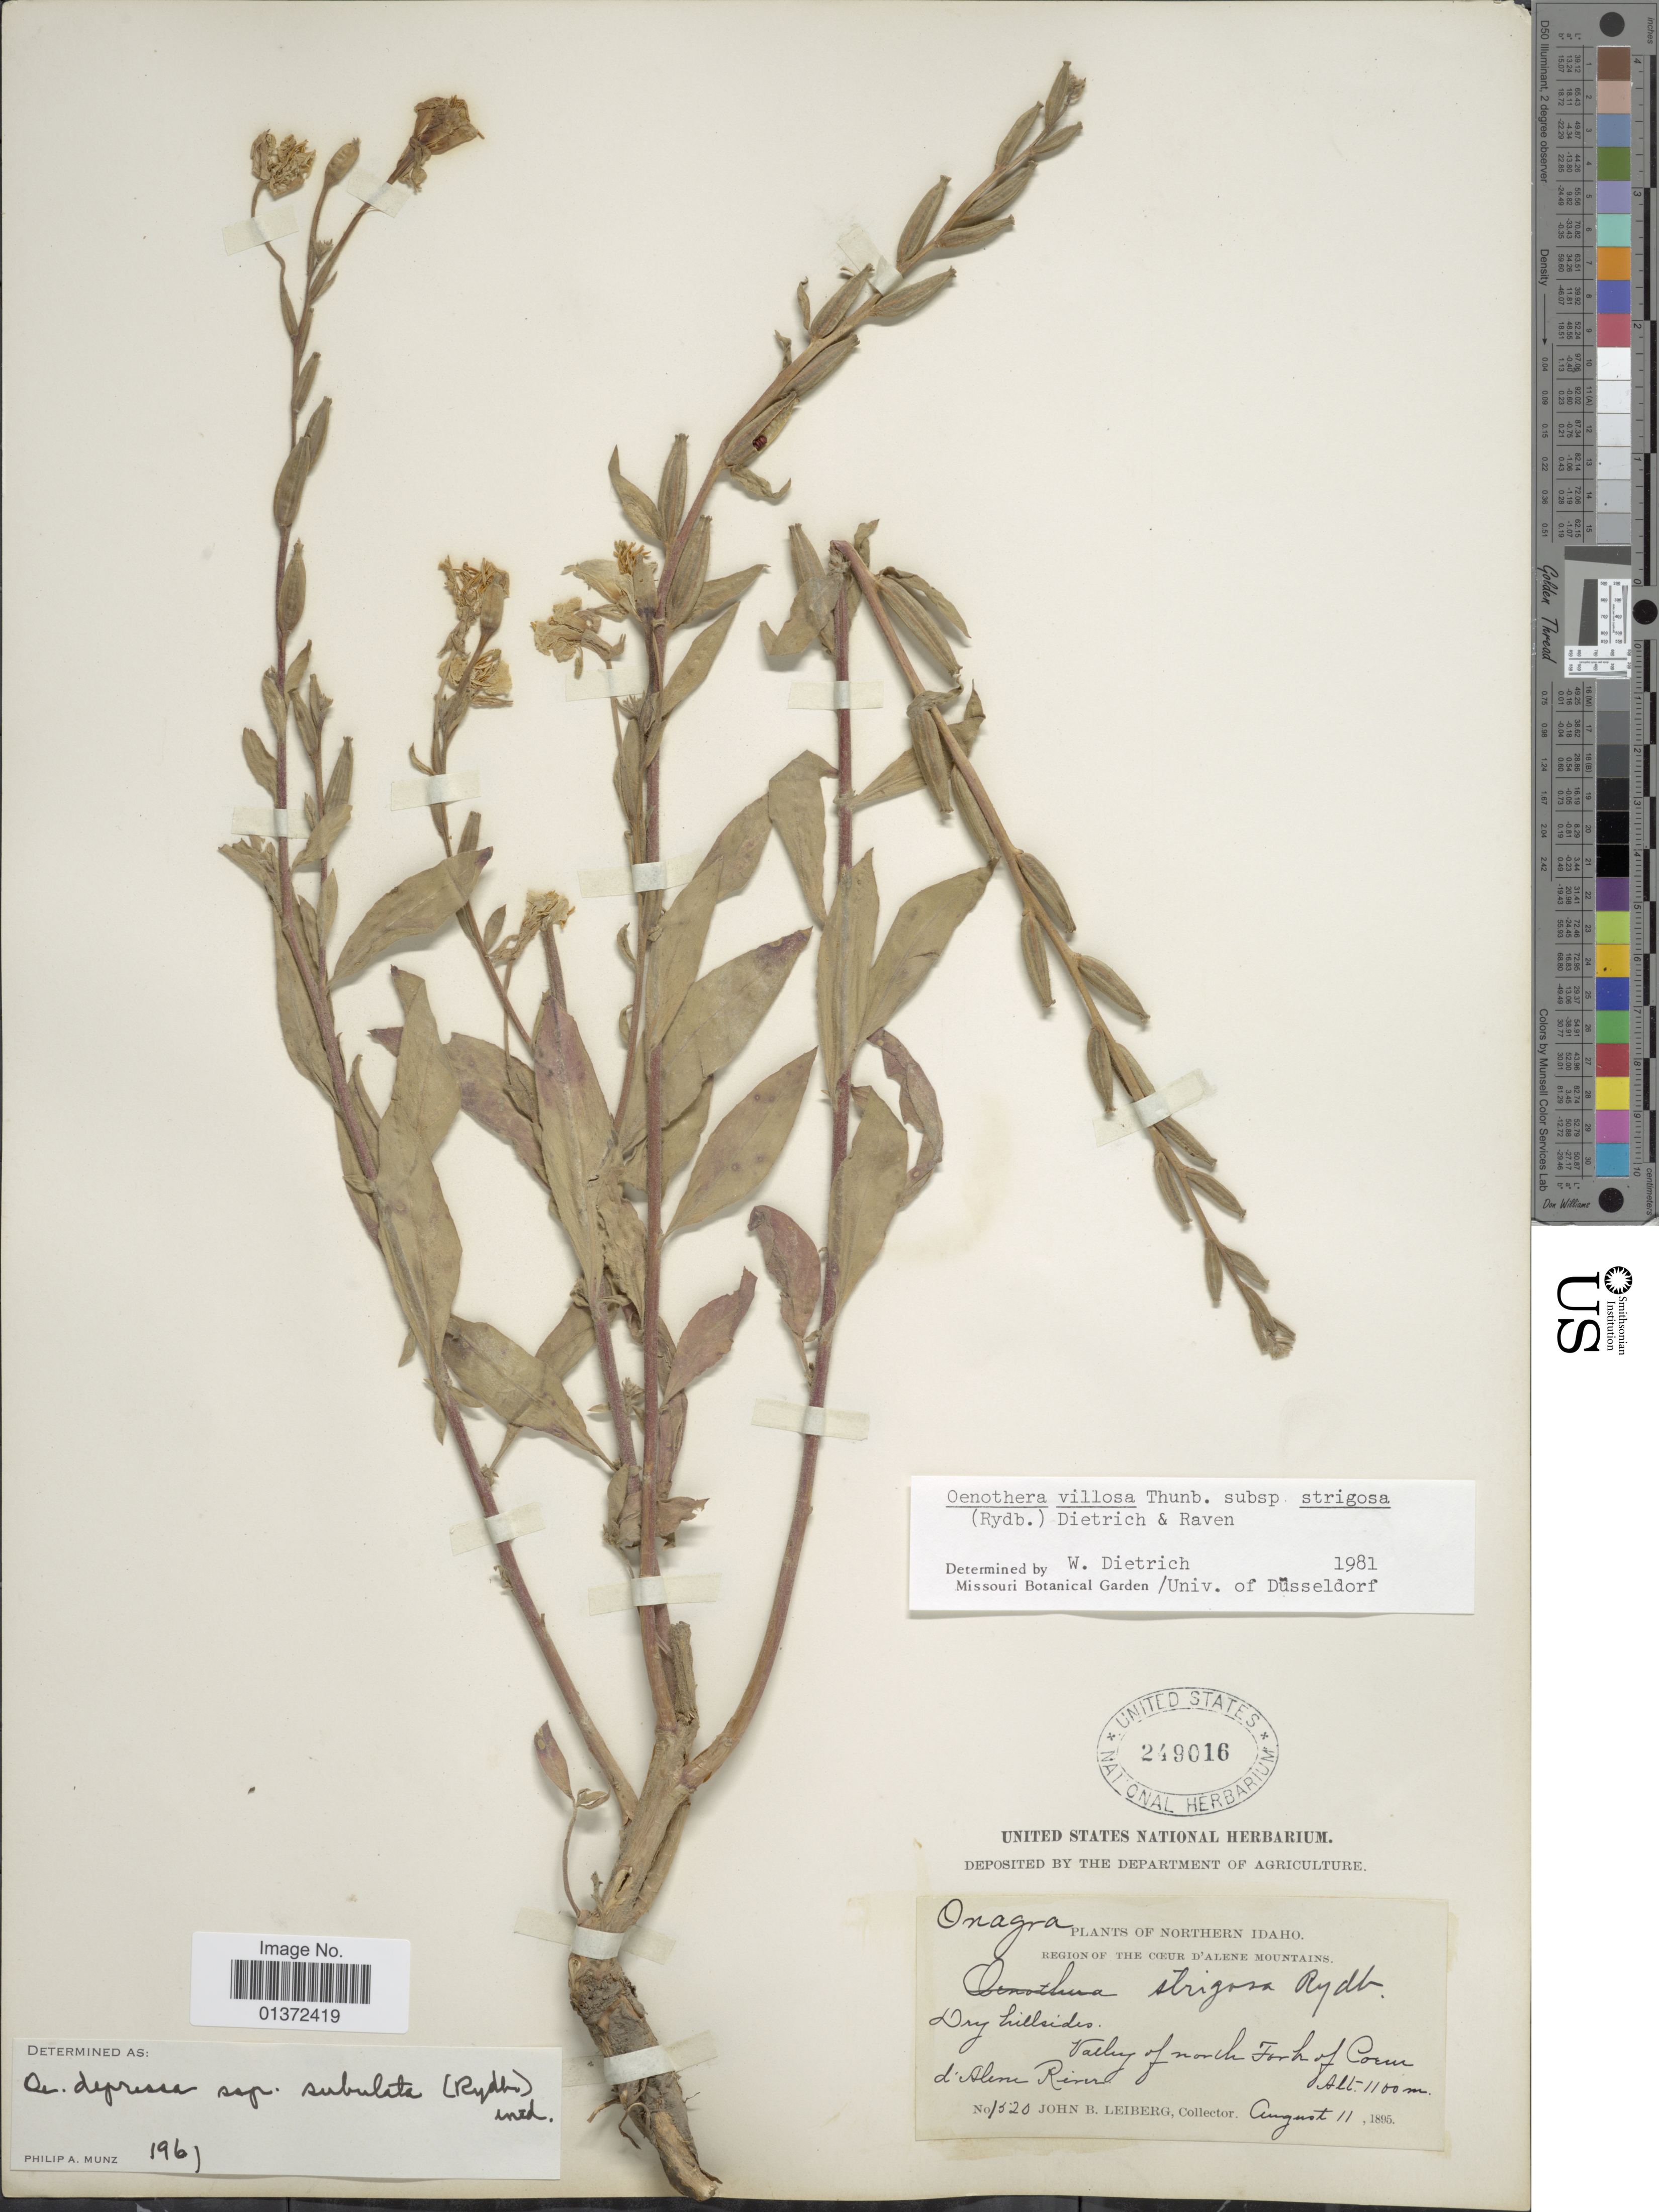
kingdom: Plantae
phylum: Tracheophyta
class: Magnoliopsida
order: Myrtales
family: Onagraceae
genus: Oenothera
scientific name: Oenothera villosa subsp. strigosa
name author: (Rydb.) W. Dietr. & P.H. Raven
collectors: J. B. Leiberg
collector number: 1520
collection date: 1895-08-11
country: United States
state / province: Idaho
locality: Northern Idaho, Valley of North Fork of Coeur d'Alene River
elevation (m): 1100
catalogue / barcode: US 249016